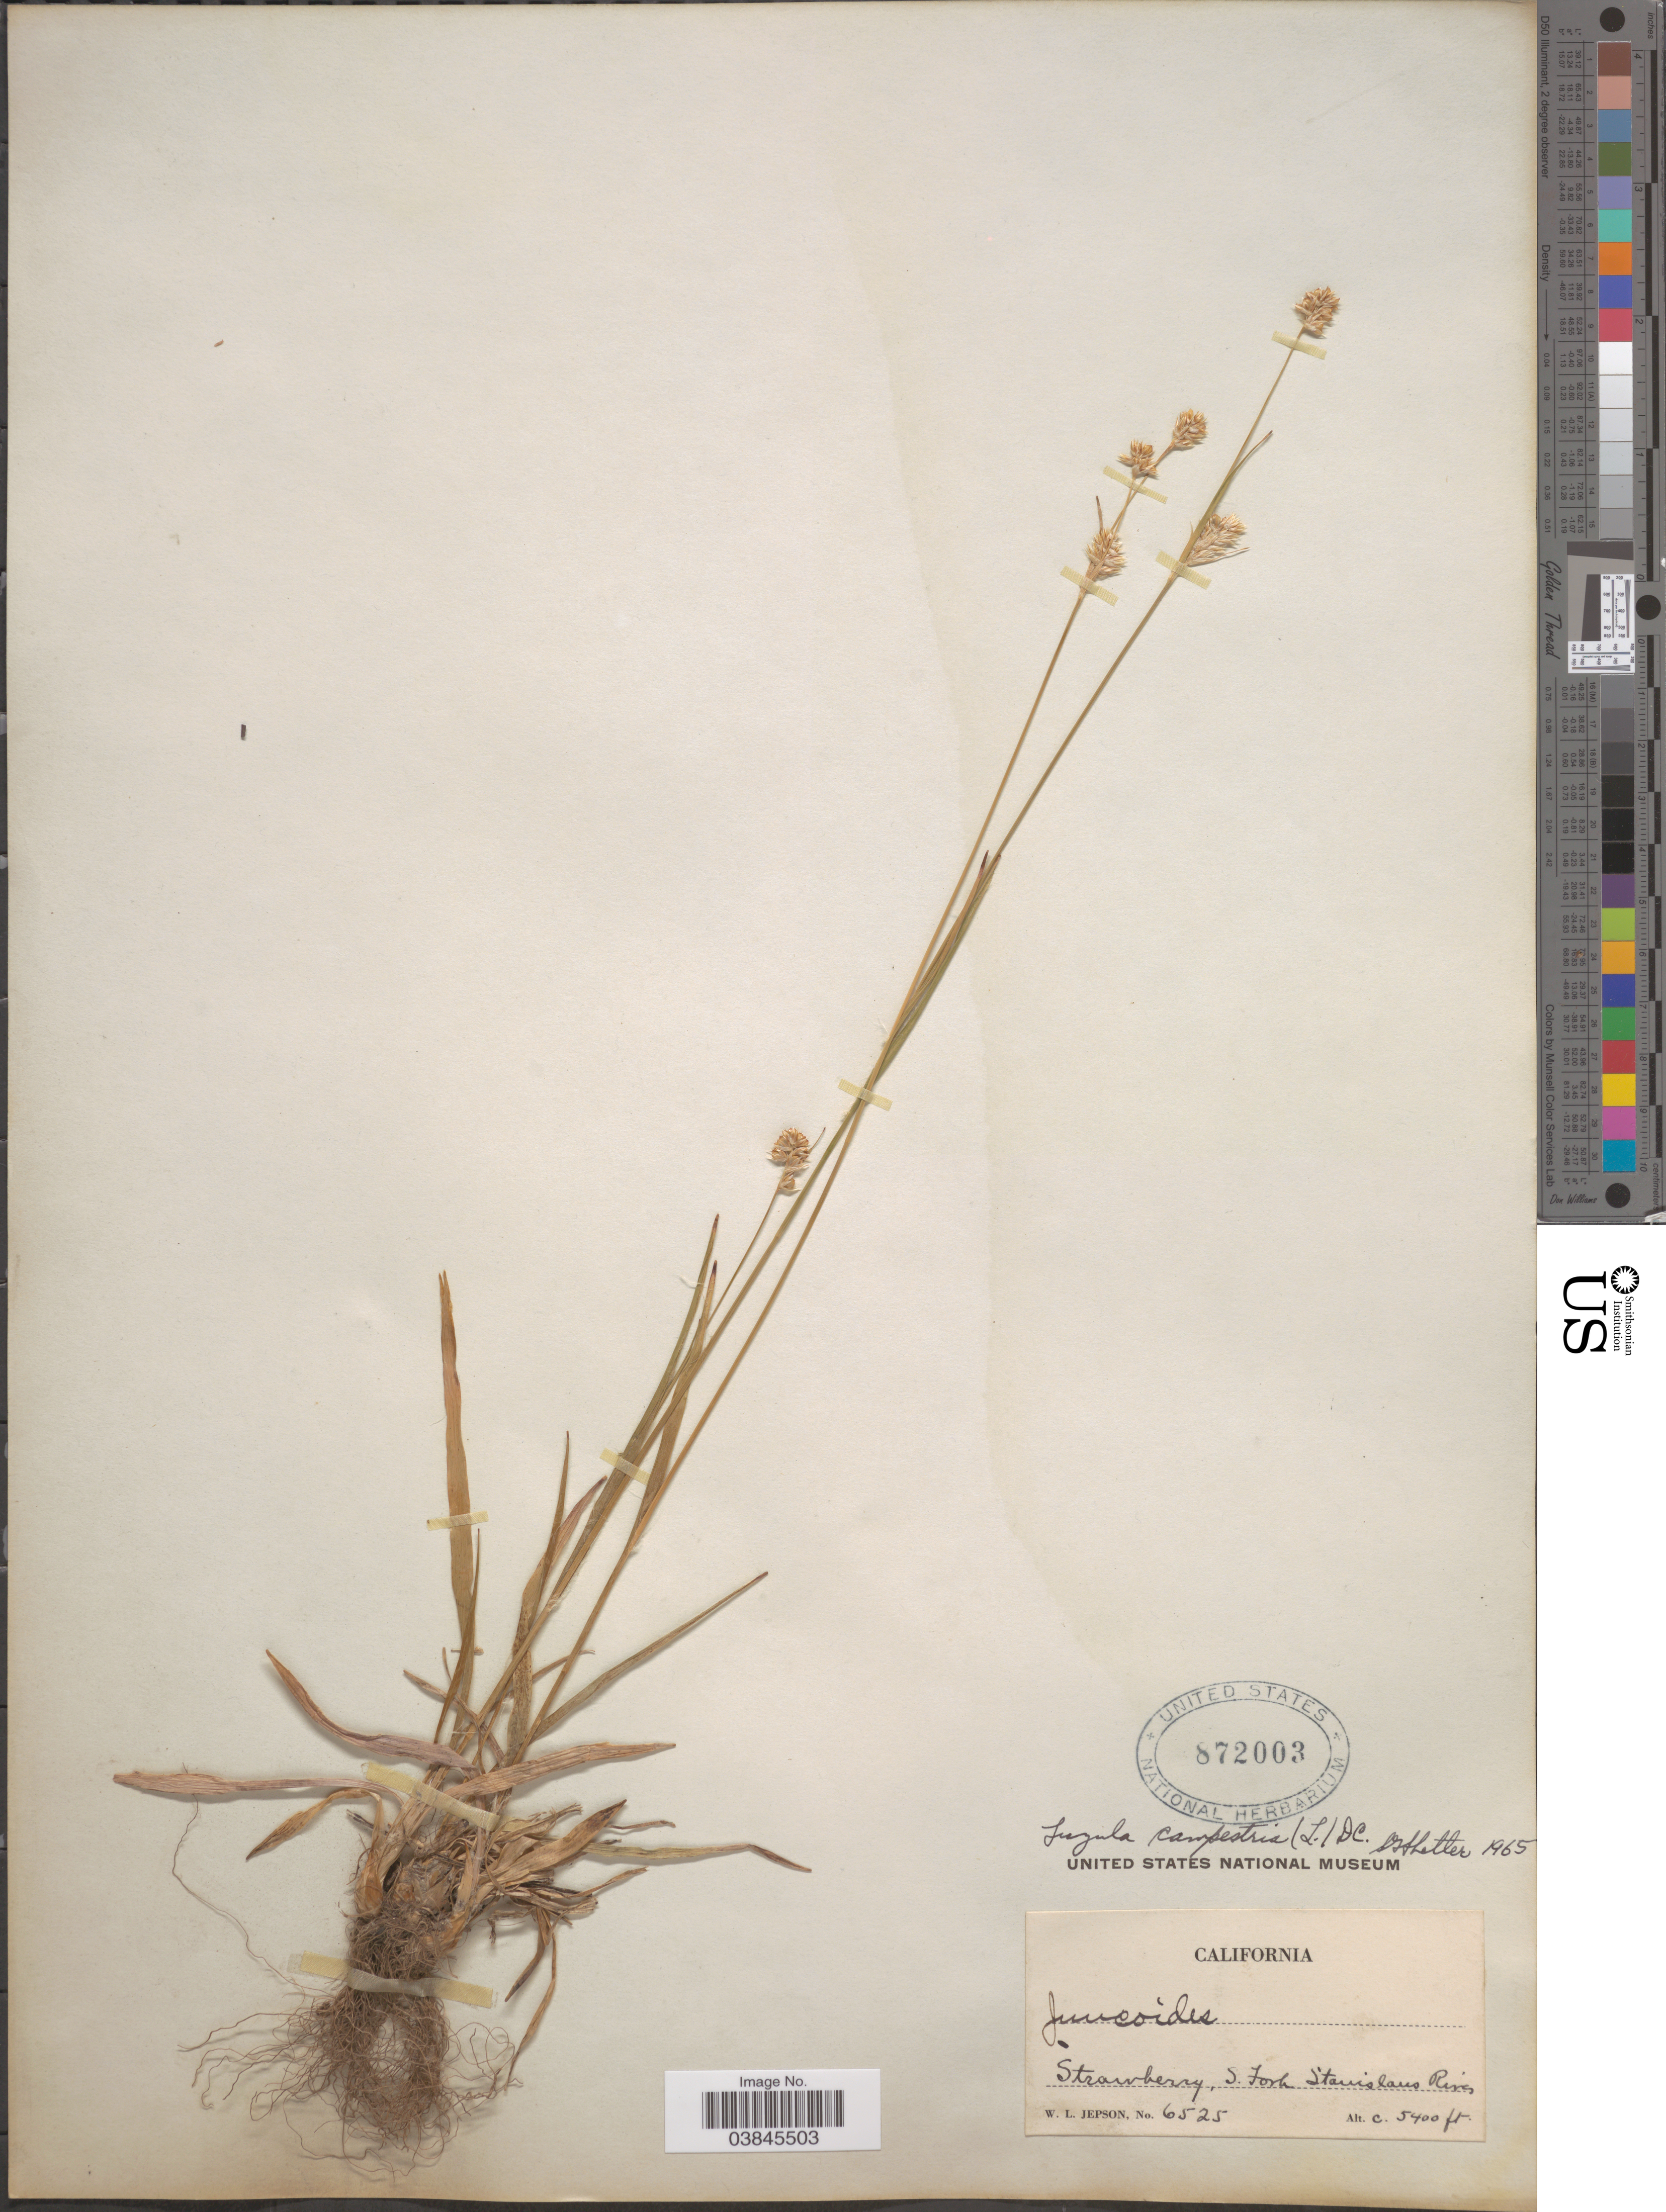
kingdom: Plantae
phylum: Tracheophyta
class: Liliopsida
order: Poales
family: Juncaceae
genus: Luzula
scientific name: Luzula campestris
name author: (L.) DC.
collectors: W. L. Jepson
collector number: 6525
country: United States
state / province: California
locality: Strawberry, S. Fork Stanislaus River.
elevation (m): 1646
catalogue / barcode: US 872003